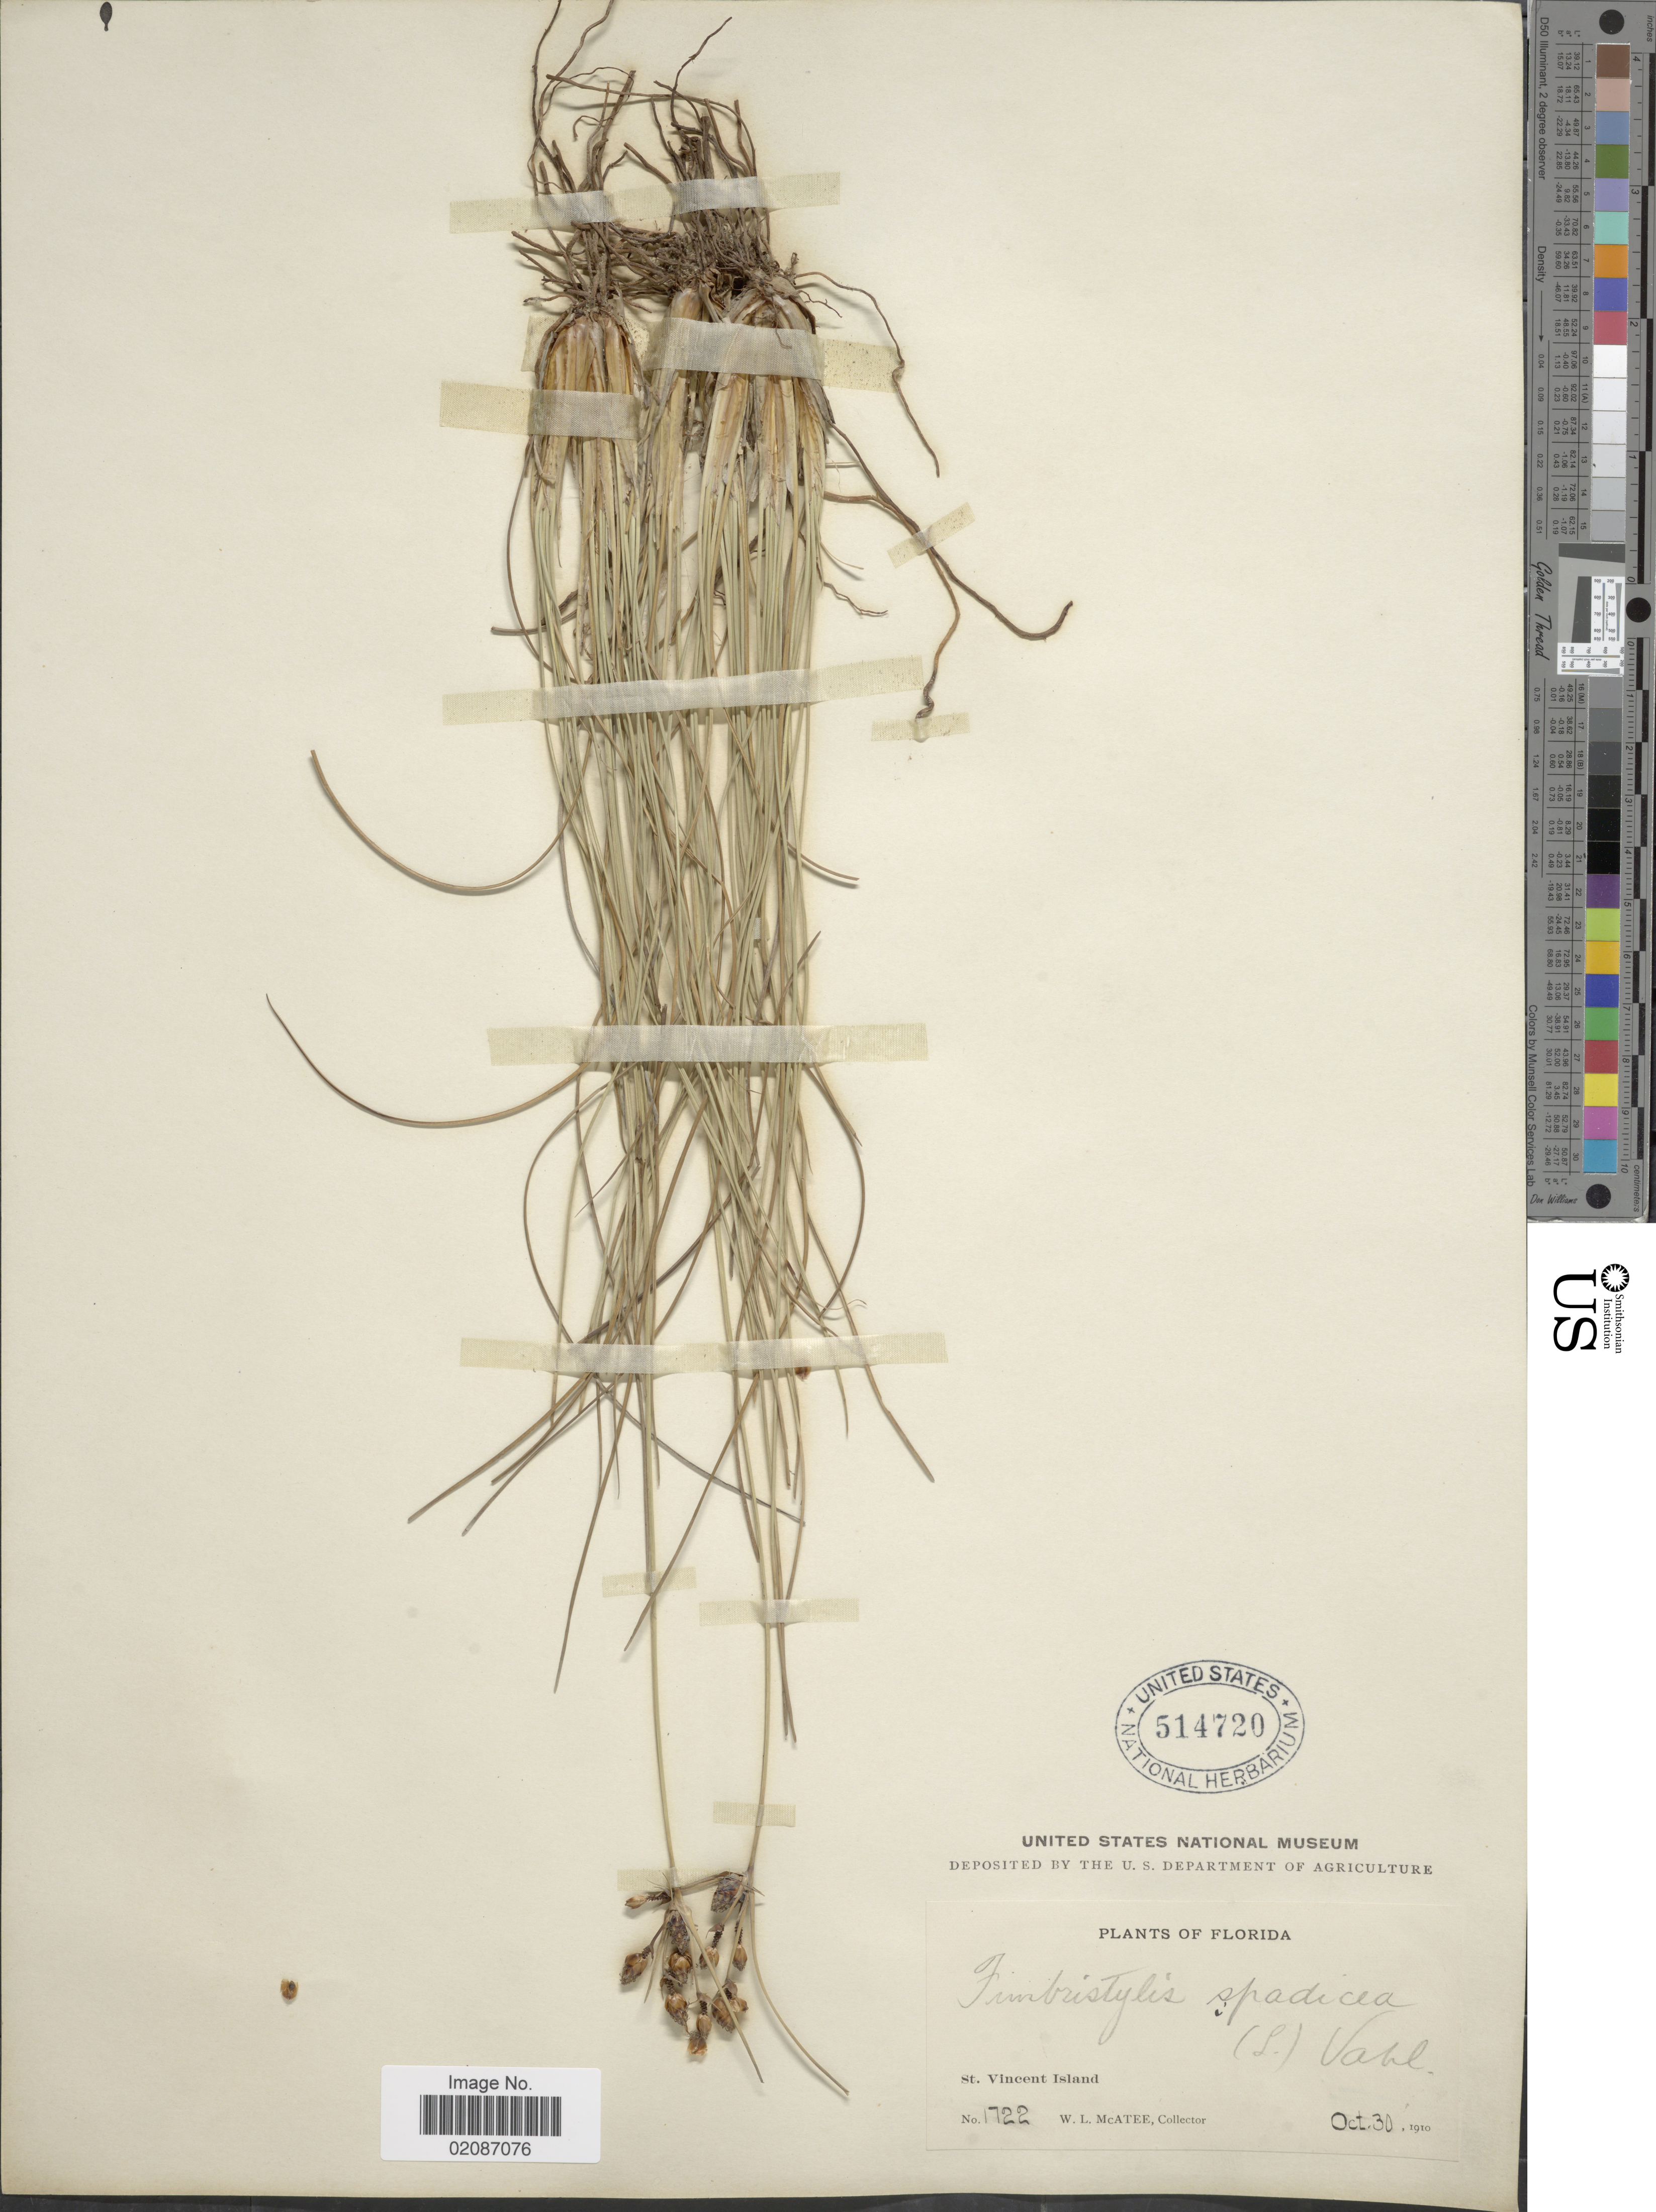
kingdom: Plantae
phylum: Tracheophyta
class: Liliopsida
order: Poales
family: Cyperaceae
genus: Fimbristylis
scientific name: Fimbristylis castanea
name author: (Michx.) Vahl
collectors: W. McAtee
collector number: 1722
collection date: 1910-10-30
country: United States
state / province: Florida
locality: St. Vincent Island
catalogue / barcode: US 514720